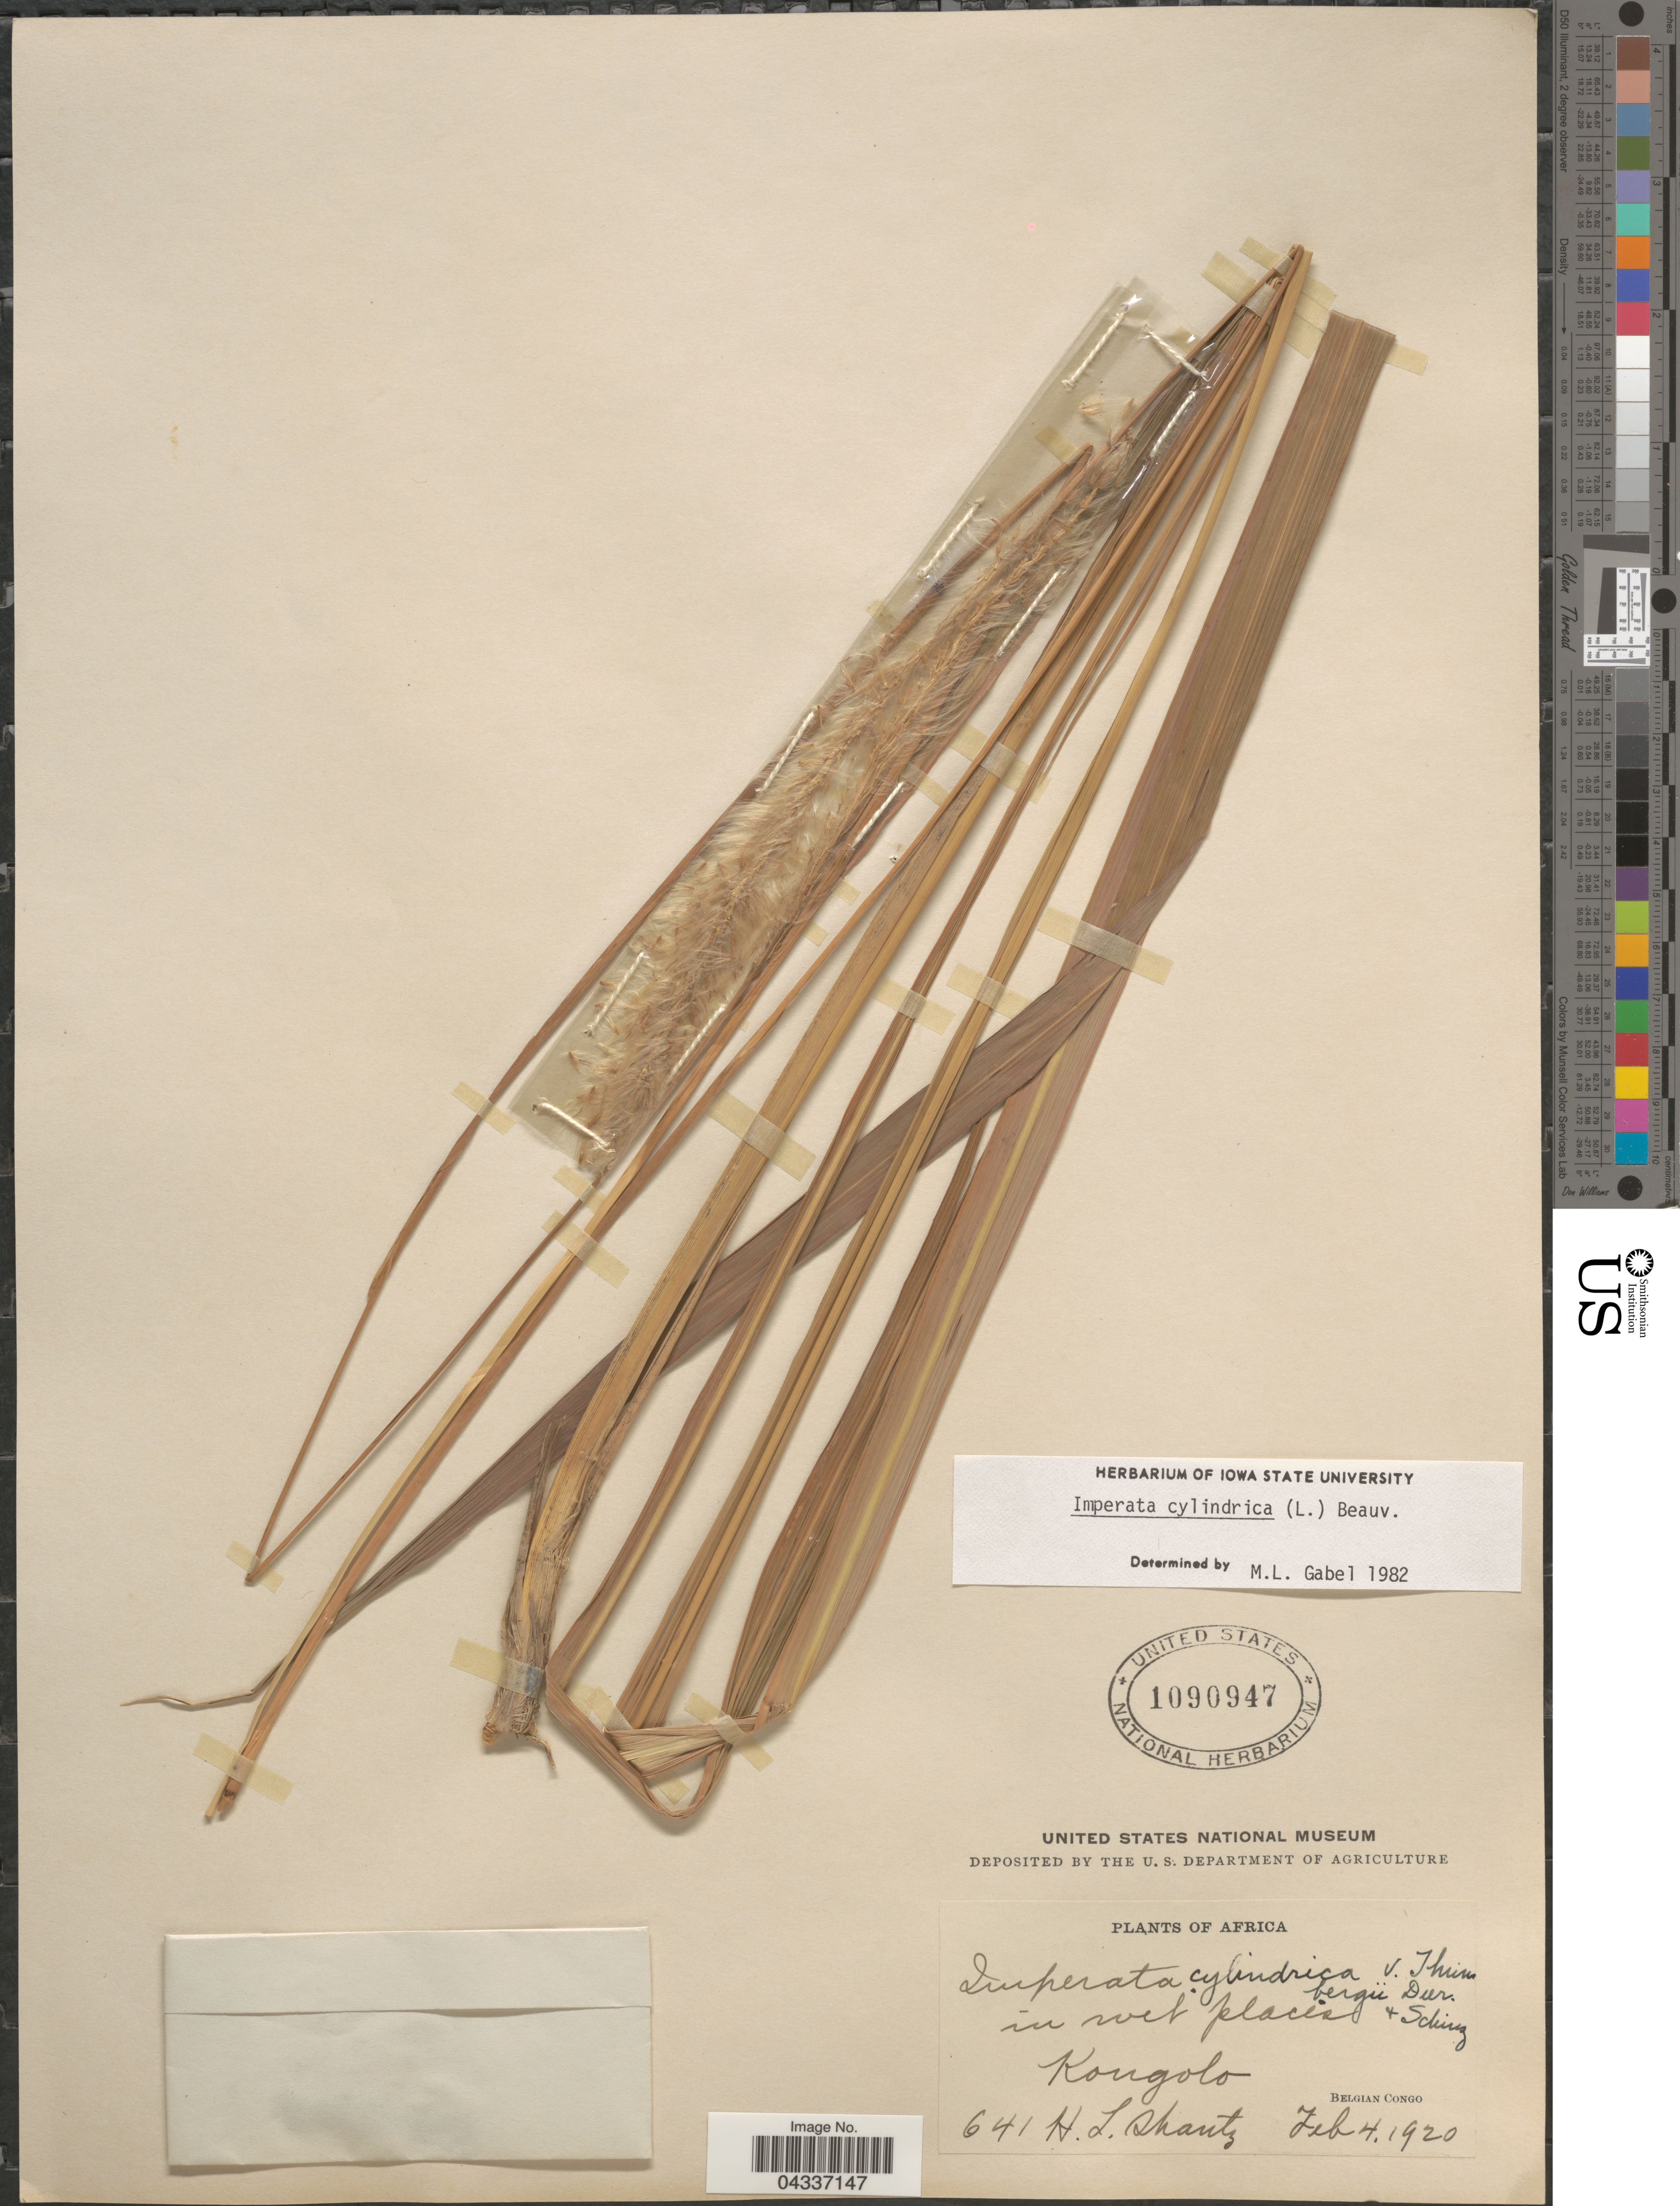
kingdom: Plantae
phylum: Tracheophyta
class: Liliopsida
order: Poales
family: Poaceae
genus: Imperata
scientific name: Imperata cylindrica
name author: (L.) P. Beauv.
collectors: H. Shantz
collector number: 641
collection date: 1920-02-04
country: Congo, Democratic Republic of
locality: Kongolo. Belgian Congo.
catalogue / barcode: US 1090947